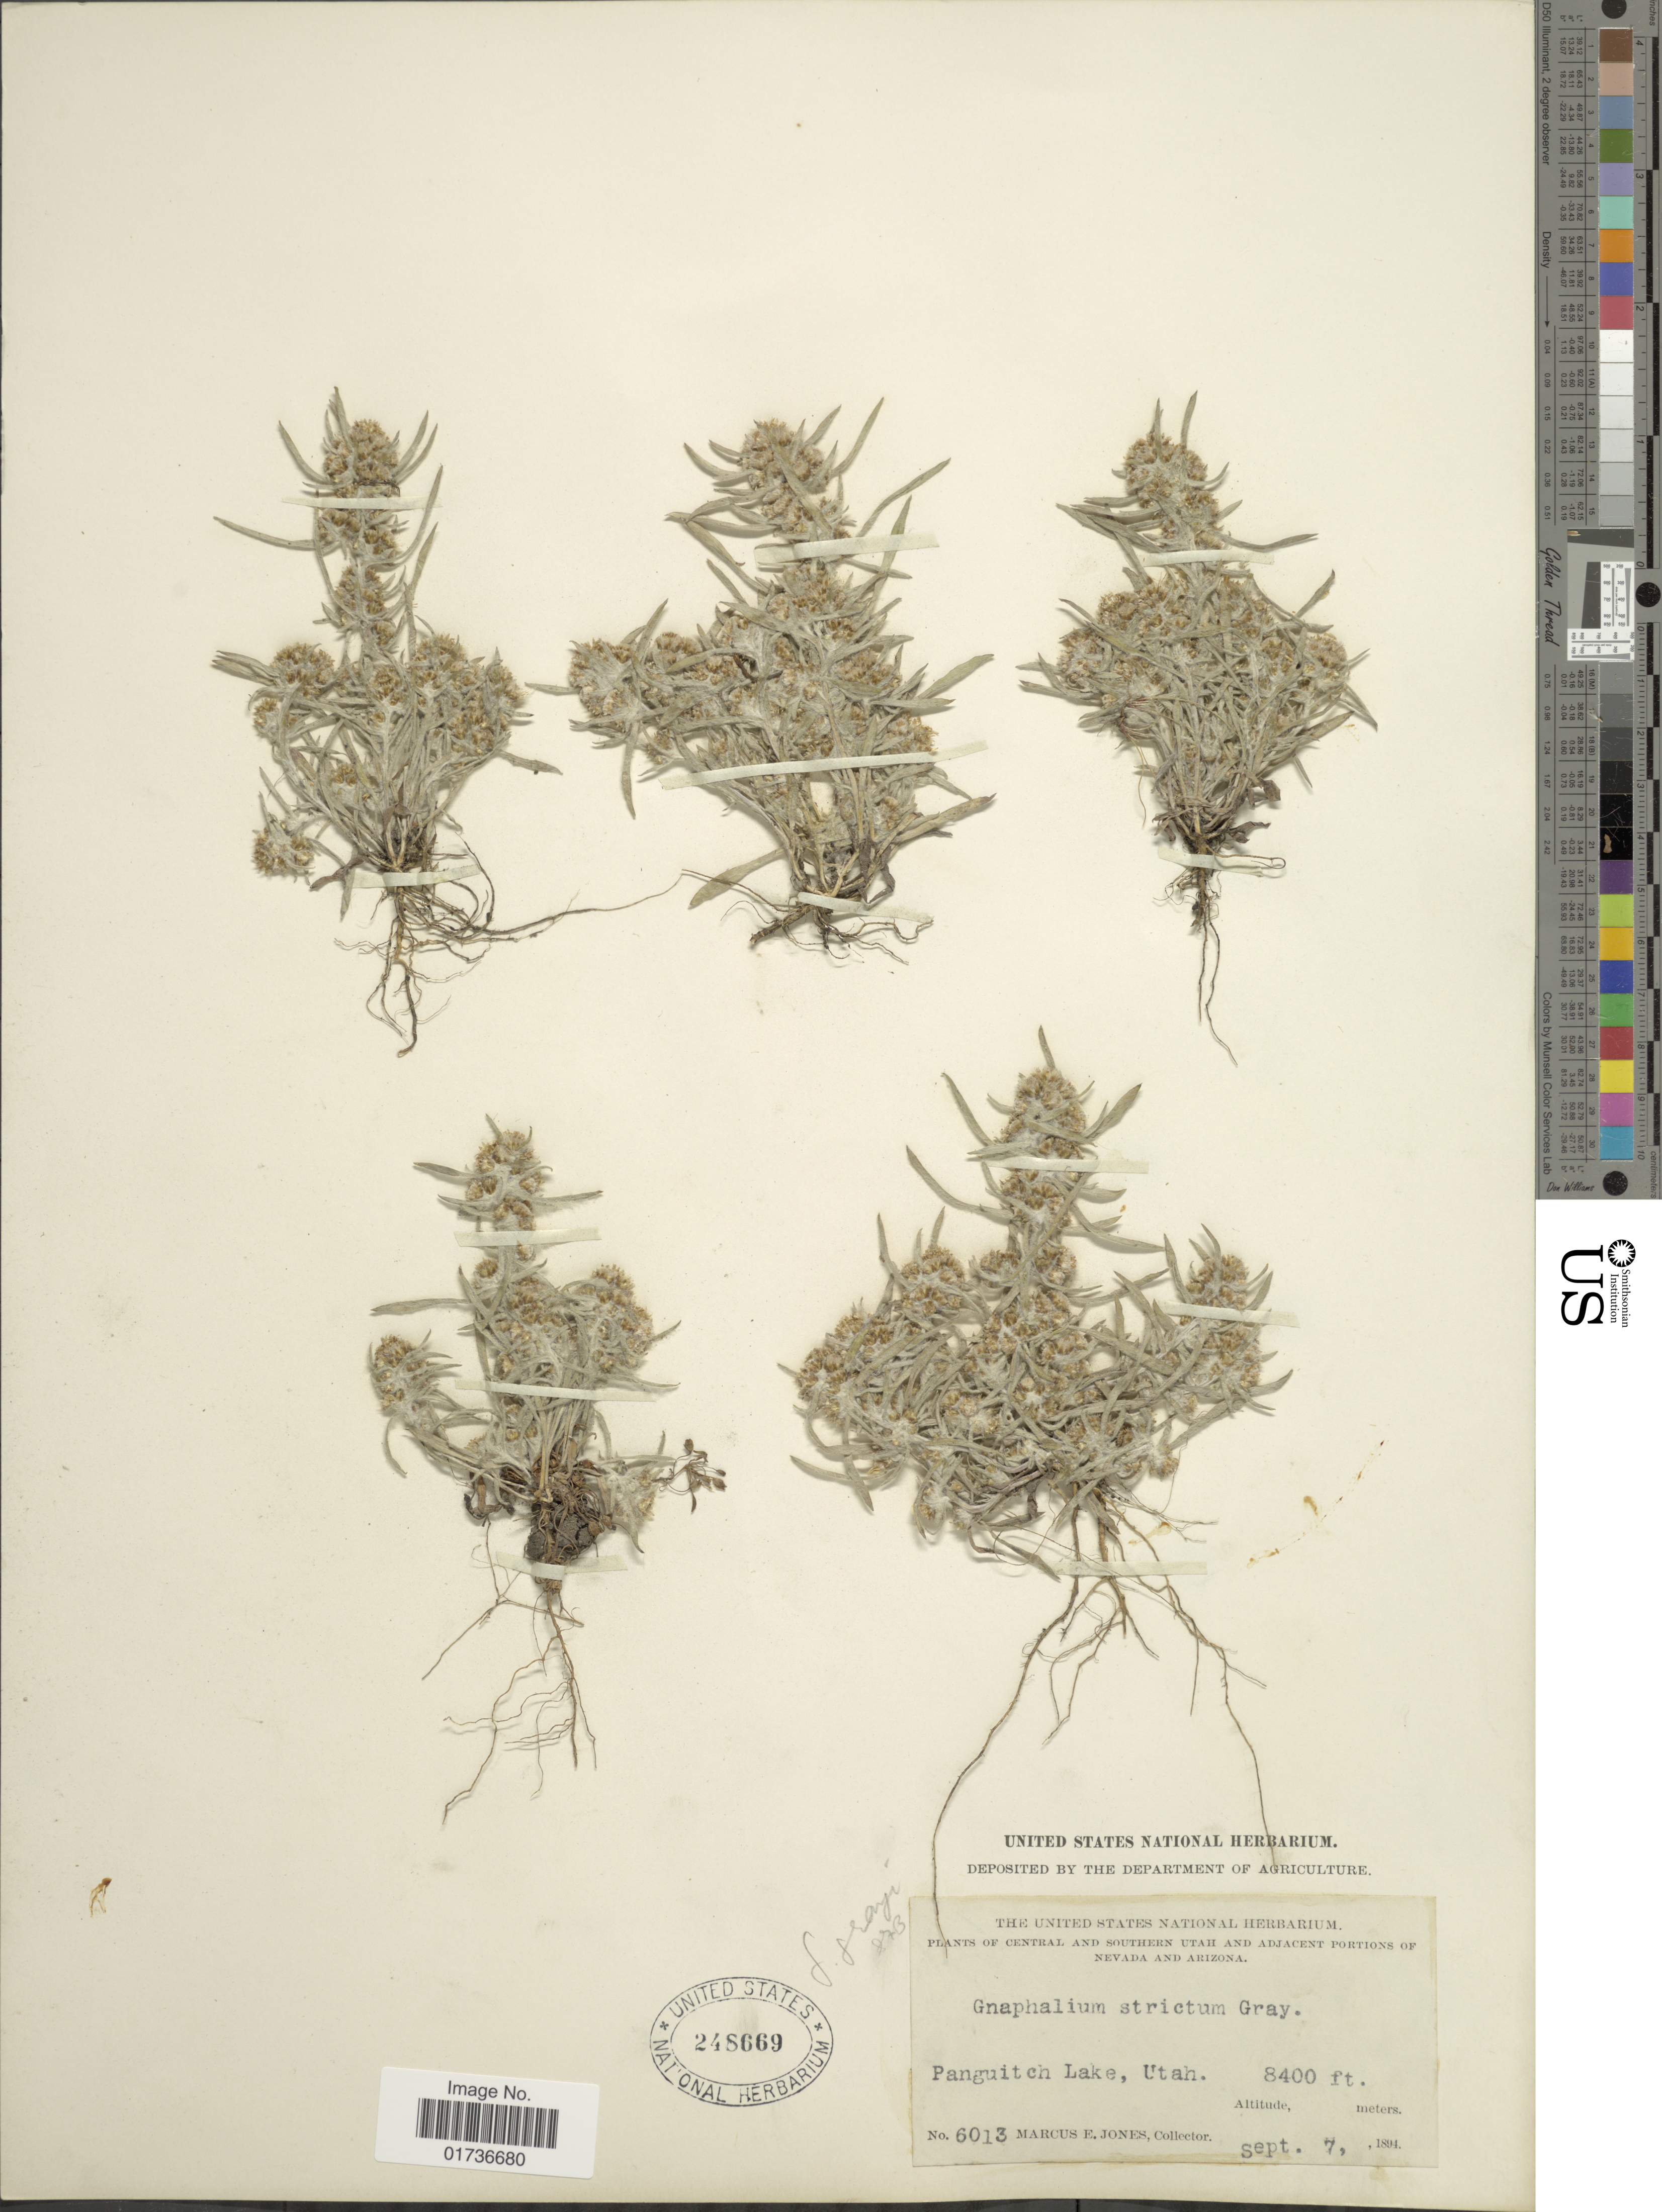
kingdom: Plantae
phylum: Tracheophyta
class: Magnoliopsida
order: Asterales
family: Asteraceae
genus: Gnaphalium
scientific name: Gnaphalium exilifolium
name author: A. Nelson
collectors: M. E. Jones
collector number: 6013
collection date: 1894-09-07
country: United States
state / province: Utah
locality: Central and Southern Utah and Adjacent Portion of Nevada and Arizona, Panguitch Lake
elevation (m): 2560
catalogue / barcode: US 248669